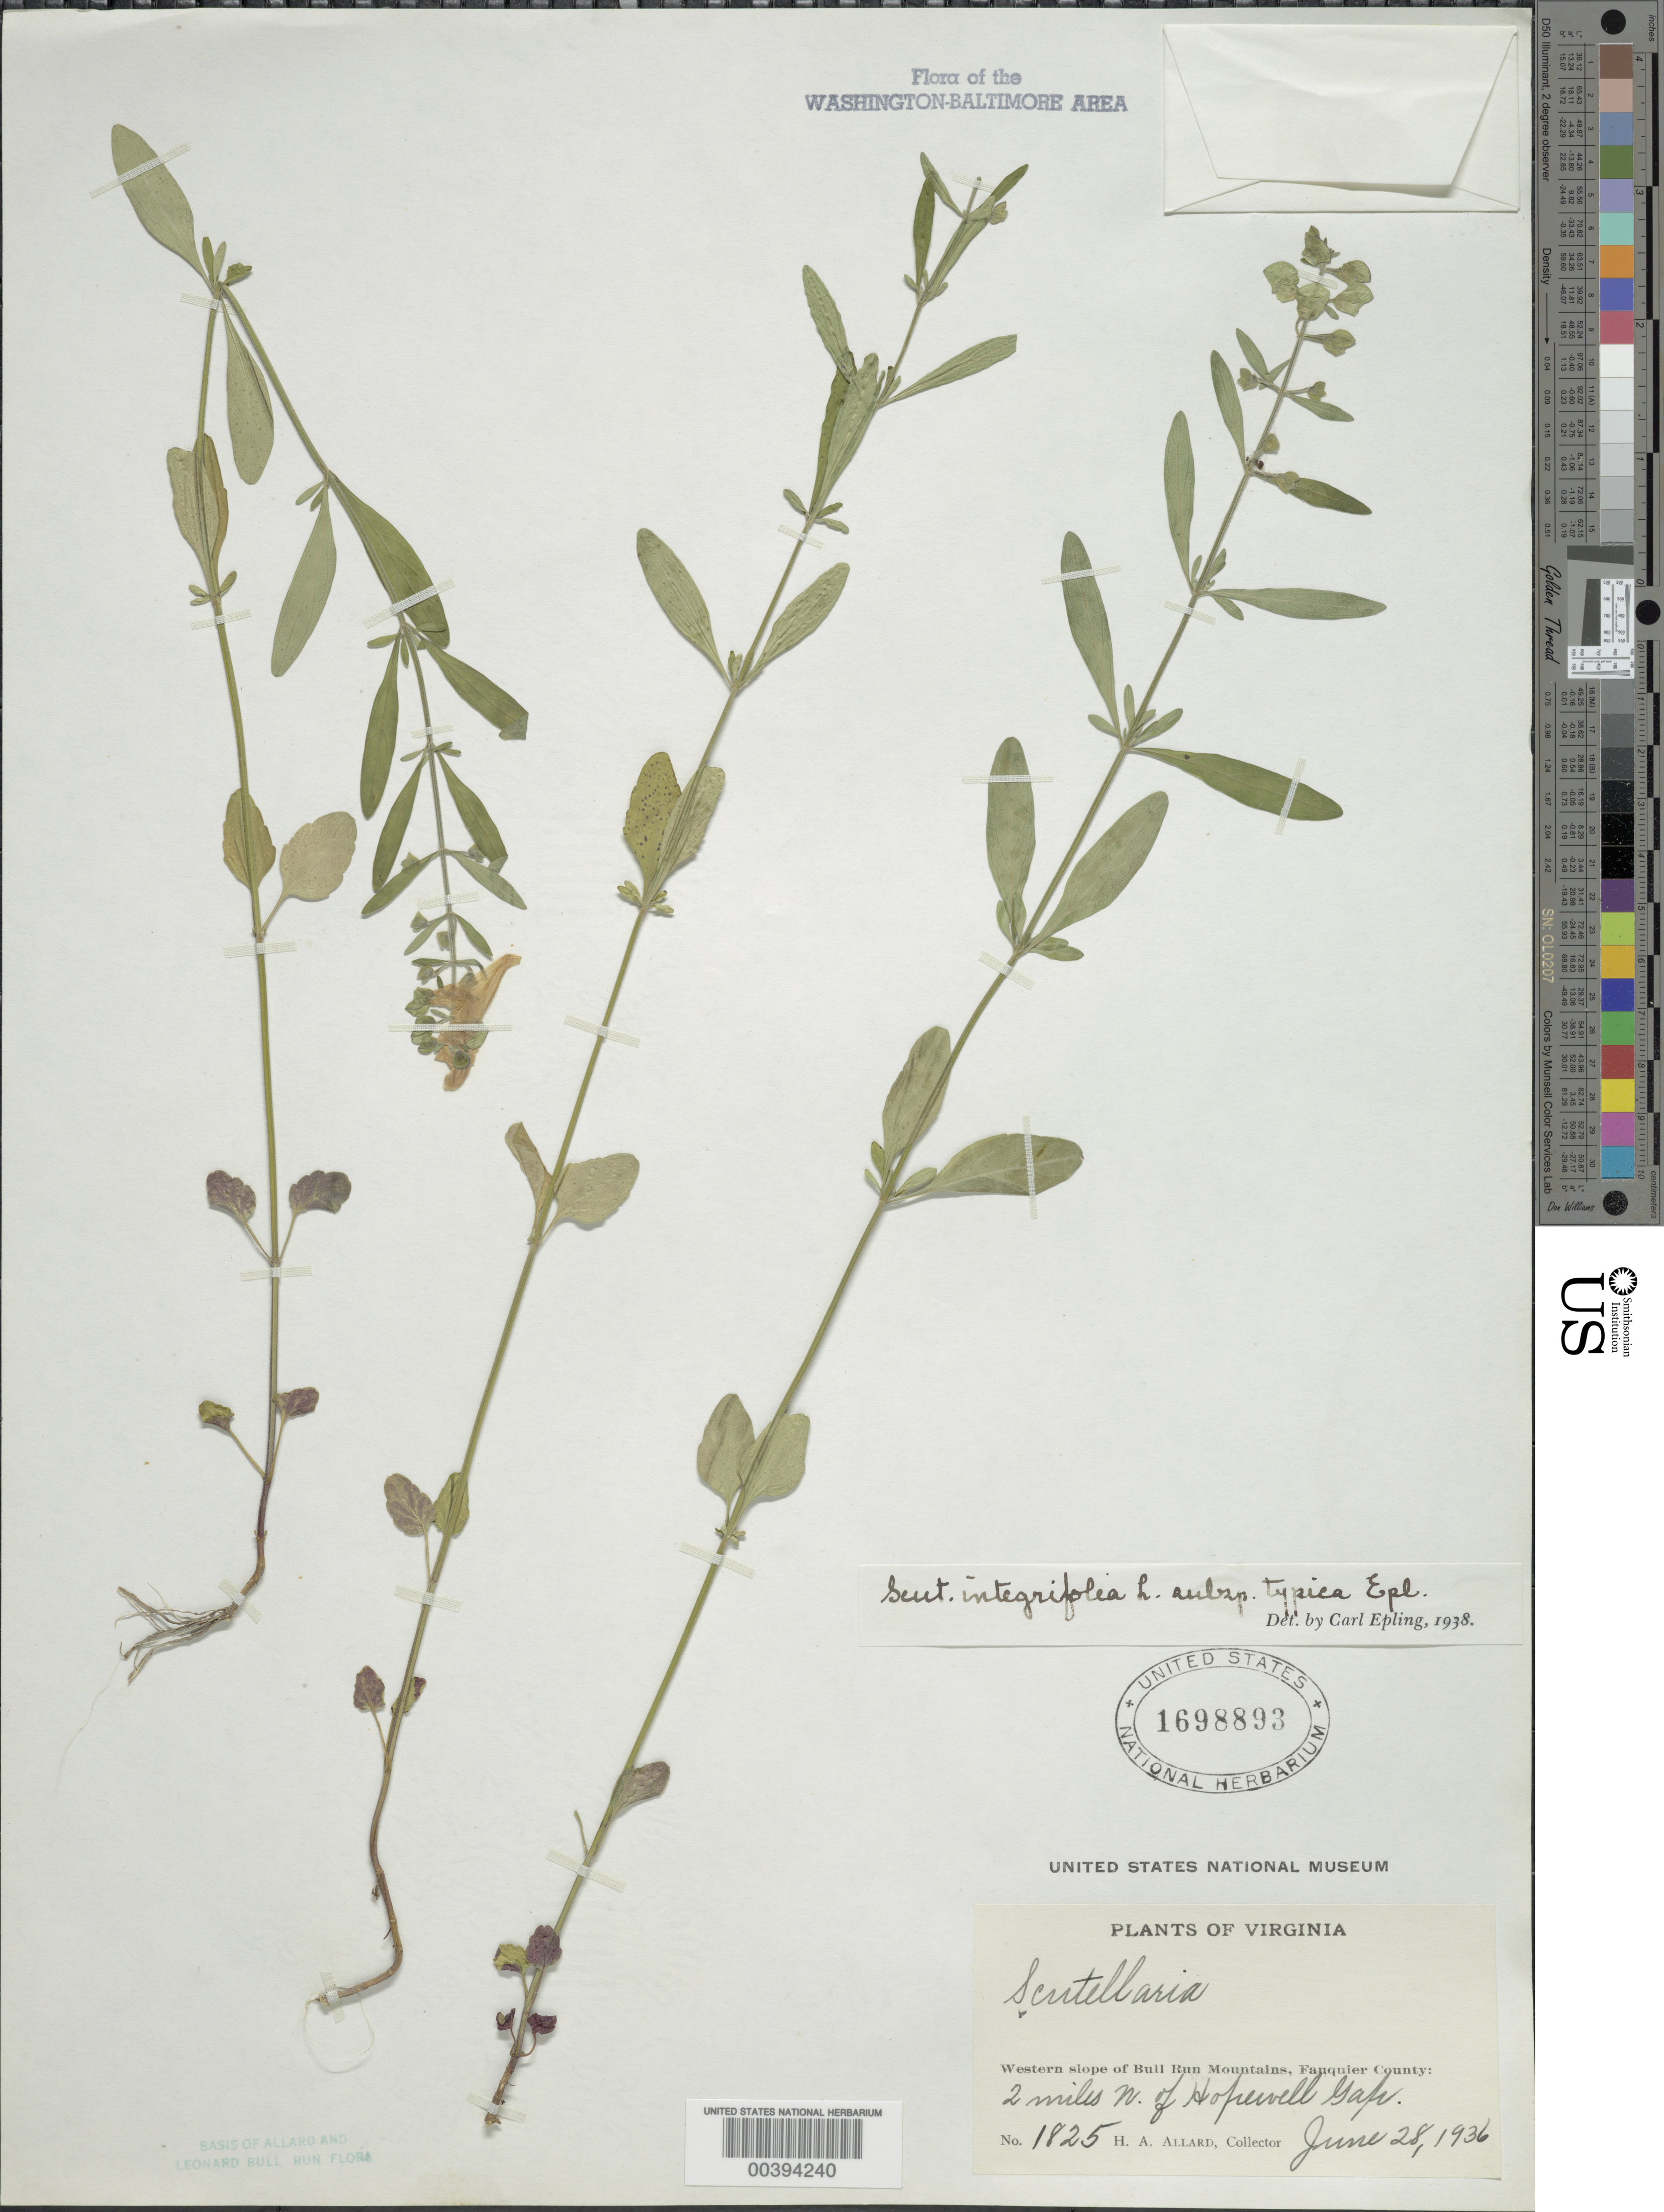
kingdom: Plantae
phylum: Tracheophyta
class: Magnoliopsida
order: Lamiales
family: Lamiaceae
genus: Scutellaria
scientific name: Scutellaria integrifolia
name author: L.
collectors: H. A. Allard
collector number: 1825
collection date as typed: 28 Jun 1936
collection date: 1936-06-28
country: United States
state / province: Virginia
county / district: Fauquier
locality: North of Hopewell Gap western slope of Bull Run Mts.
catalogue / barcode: US 1698893